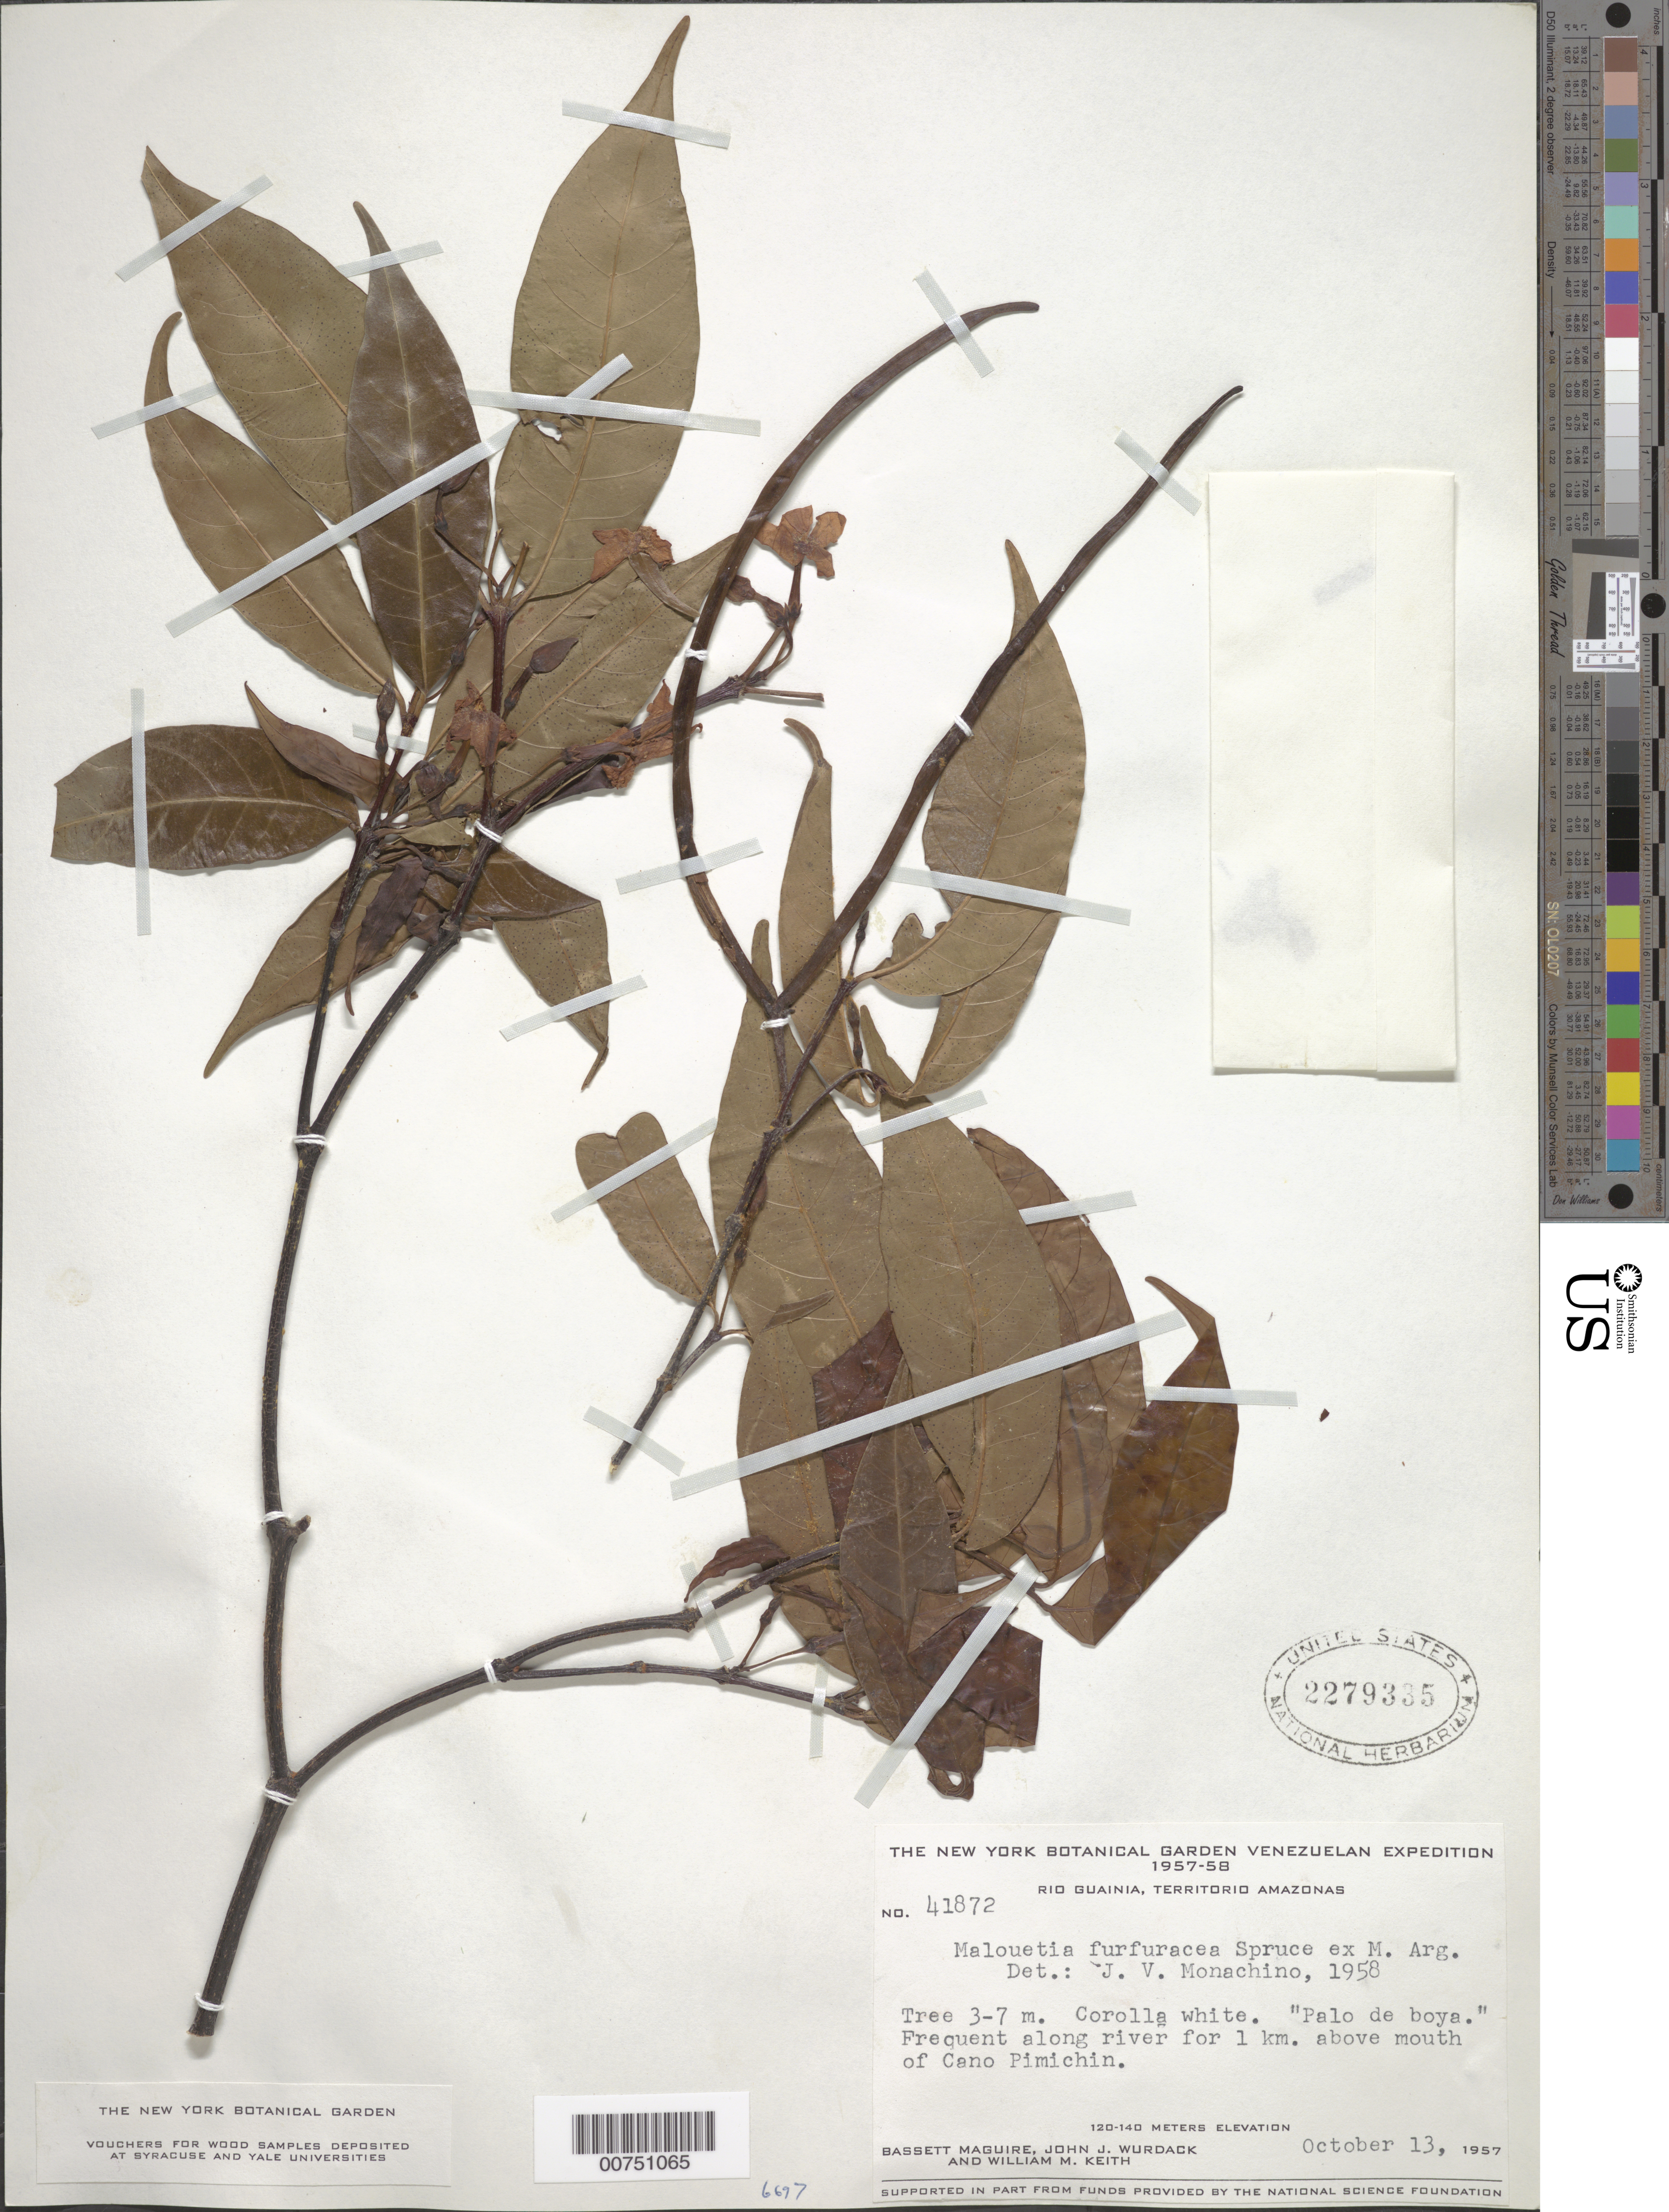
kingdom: Plantae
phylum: Tracheophyta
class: Magnoliopsida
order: Gentianales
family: Apocynaceae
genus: Malouetia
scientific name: Malouetia furfuracea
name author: Benth. ex Müll. Arg.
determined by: Monachino, J. V.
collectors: B. Maguire, J. J. Wurdack & W. Keith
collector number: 41872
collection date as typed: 13-Oct-57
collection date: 1957-10-13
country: Venezuela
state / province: Amazonas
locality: Río Guainía, above mouth of Caño Pimichin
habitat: Along river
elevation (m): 120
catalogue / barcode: US 2279335